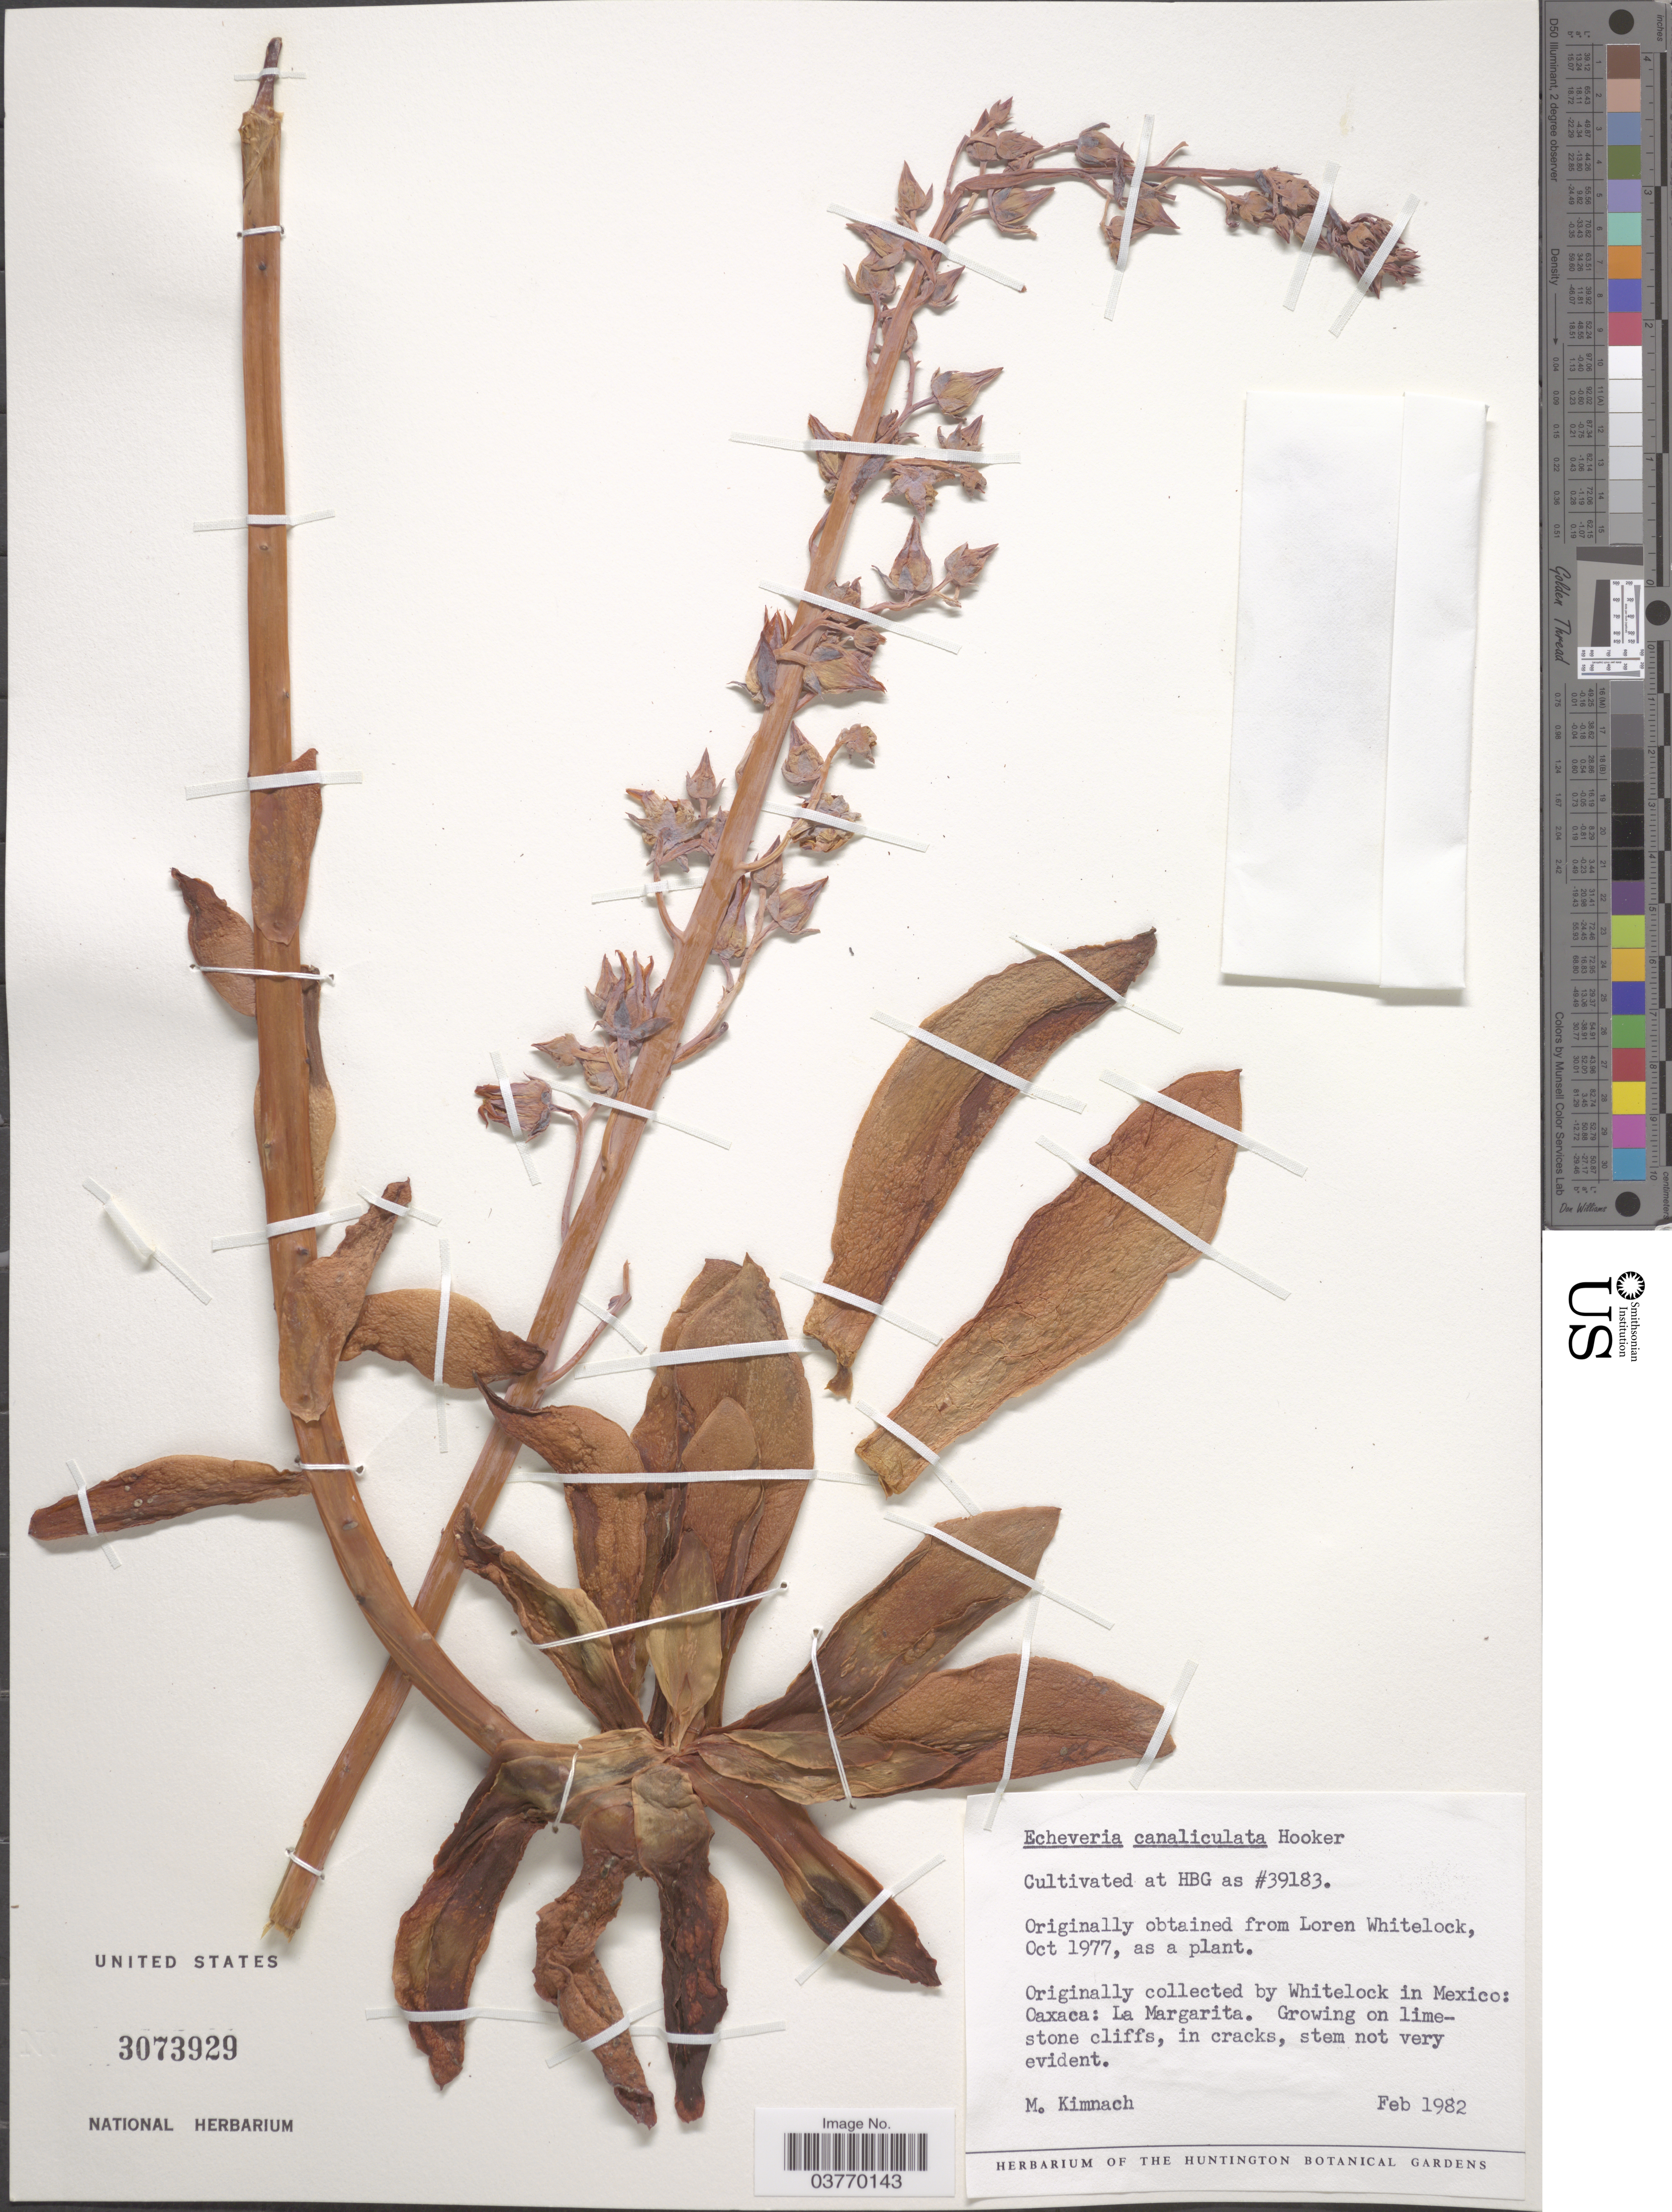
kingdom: Plantae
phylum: Tracheophyta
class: Magnoliopsida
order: Saxifragales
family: Crassulaceae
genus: Echeveria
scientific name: Echeveria canaliculata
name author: Hook. f.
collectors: M. W. Kimnach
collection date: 1982-02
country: United States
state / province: California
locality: Cultivated at HBG as #39183.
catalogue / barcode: US 3073929